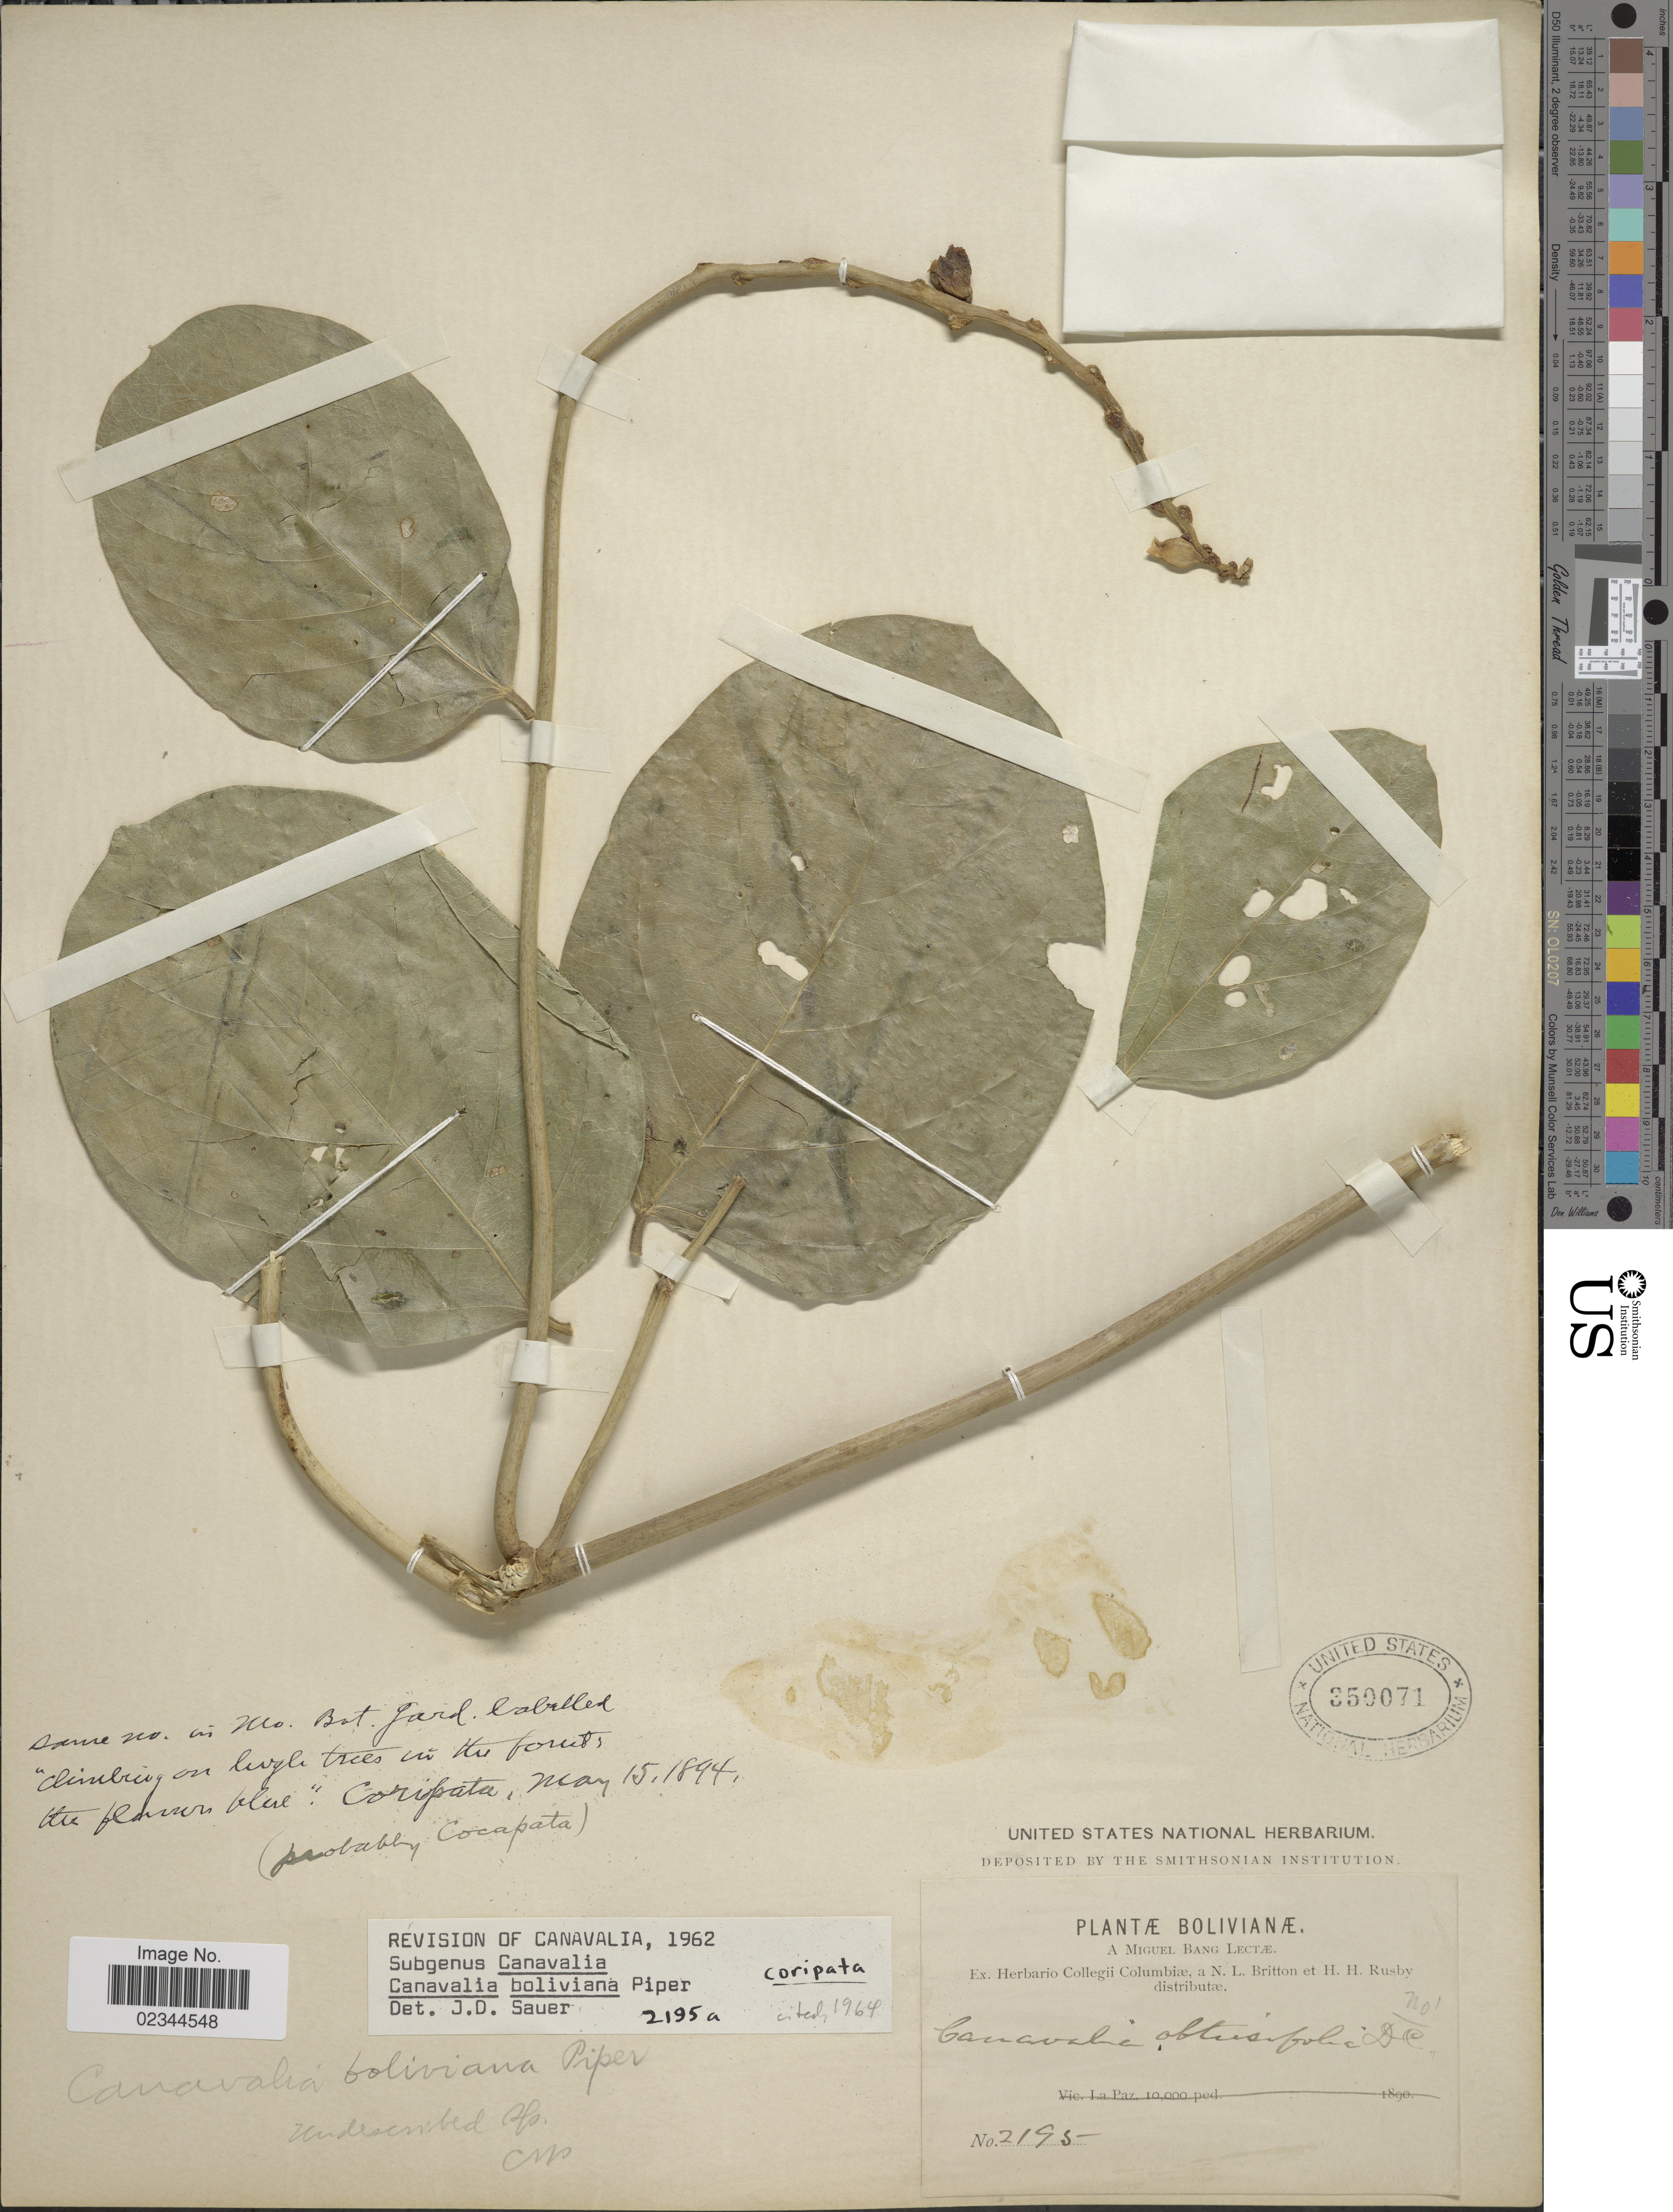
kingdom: Plantae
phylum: Tracheophyta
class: Magnoliopsida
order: Fabales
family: Fabaceae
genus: Canavalia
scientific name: Canavalia boliviana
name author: Piper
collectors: M. Bang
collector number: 2195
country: Bolivia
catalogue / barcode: US 350071